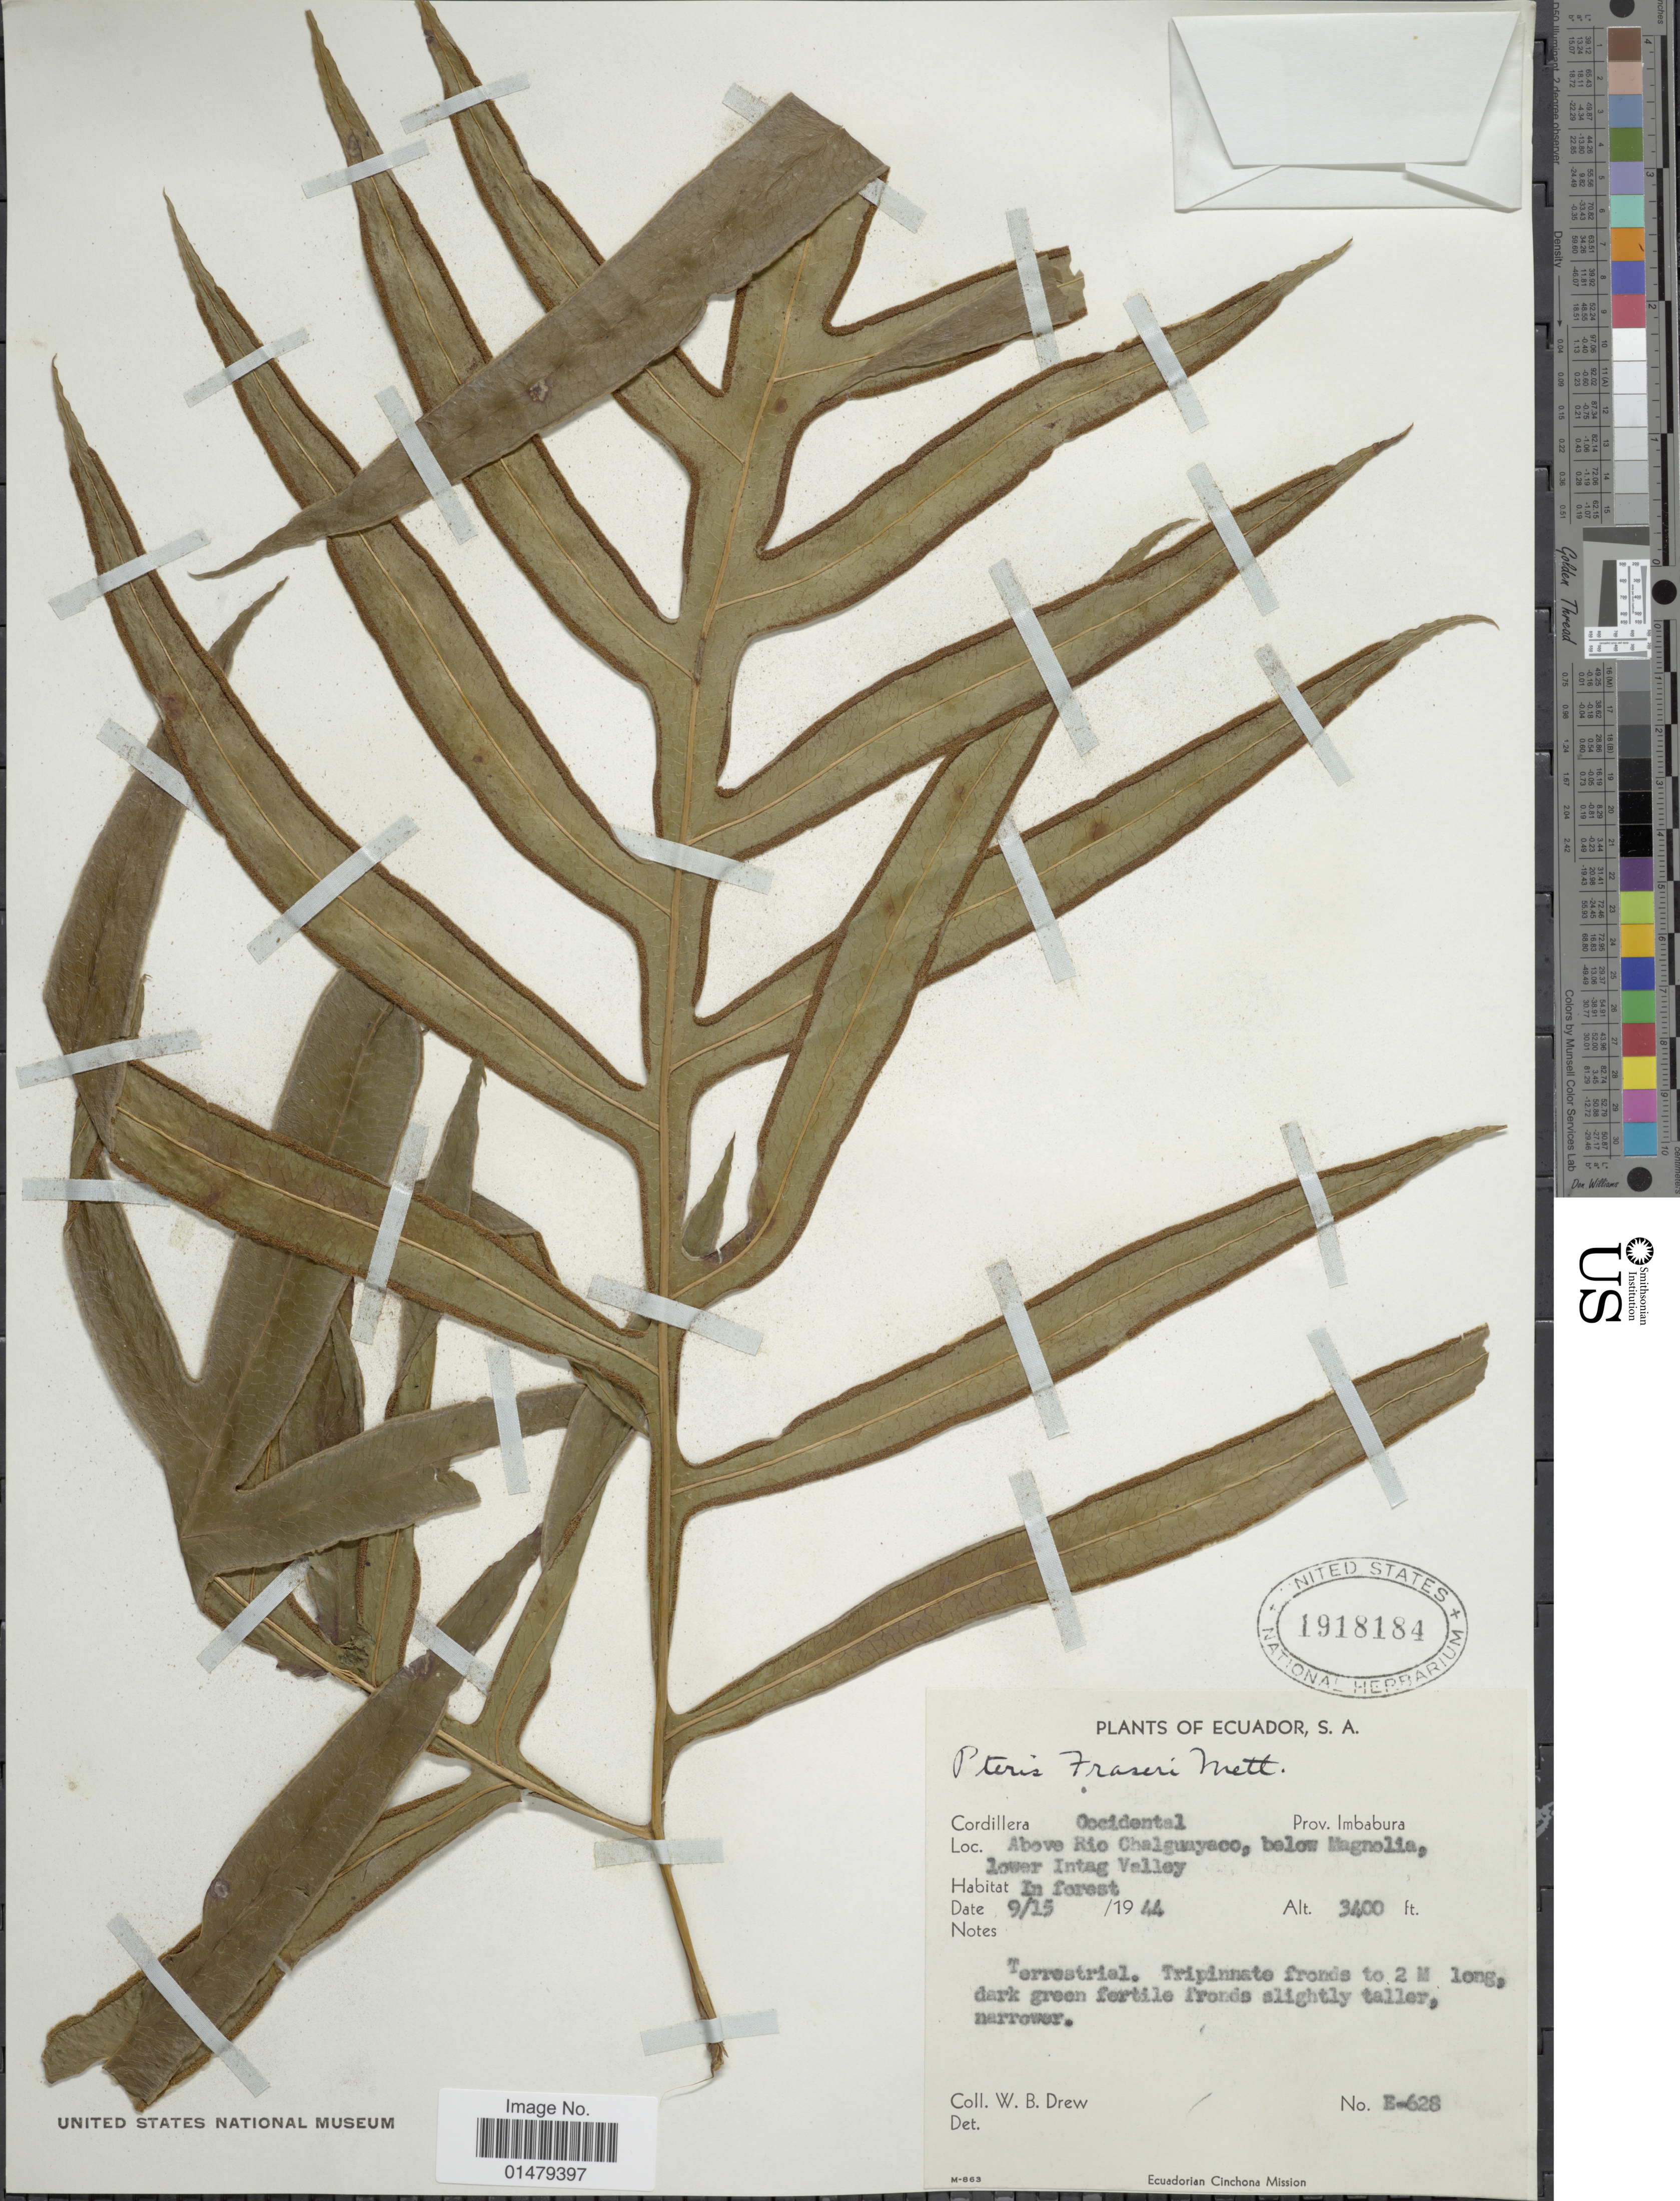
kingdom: Plantae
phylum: Tracheophyta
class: Polypodiopsida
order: Polypodiales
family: Pteridaceae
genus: Pteris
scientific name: Pteris fraseri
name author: Mett. ex Kuhn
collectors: W. B. Drew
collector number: E-628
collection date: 1944-09-15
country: Ecuador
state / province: Imbabura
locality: Cordillera Occidental. Prov. Imbabura. ABove Rio Chalguayaco, below Magnolia, lower Intag Valley.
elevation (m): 1036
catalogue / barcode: US 1918184